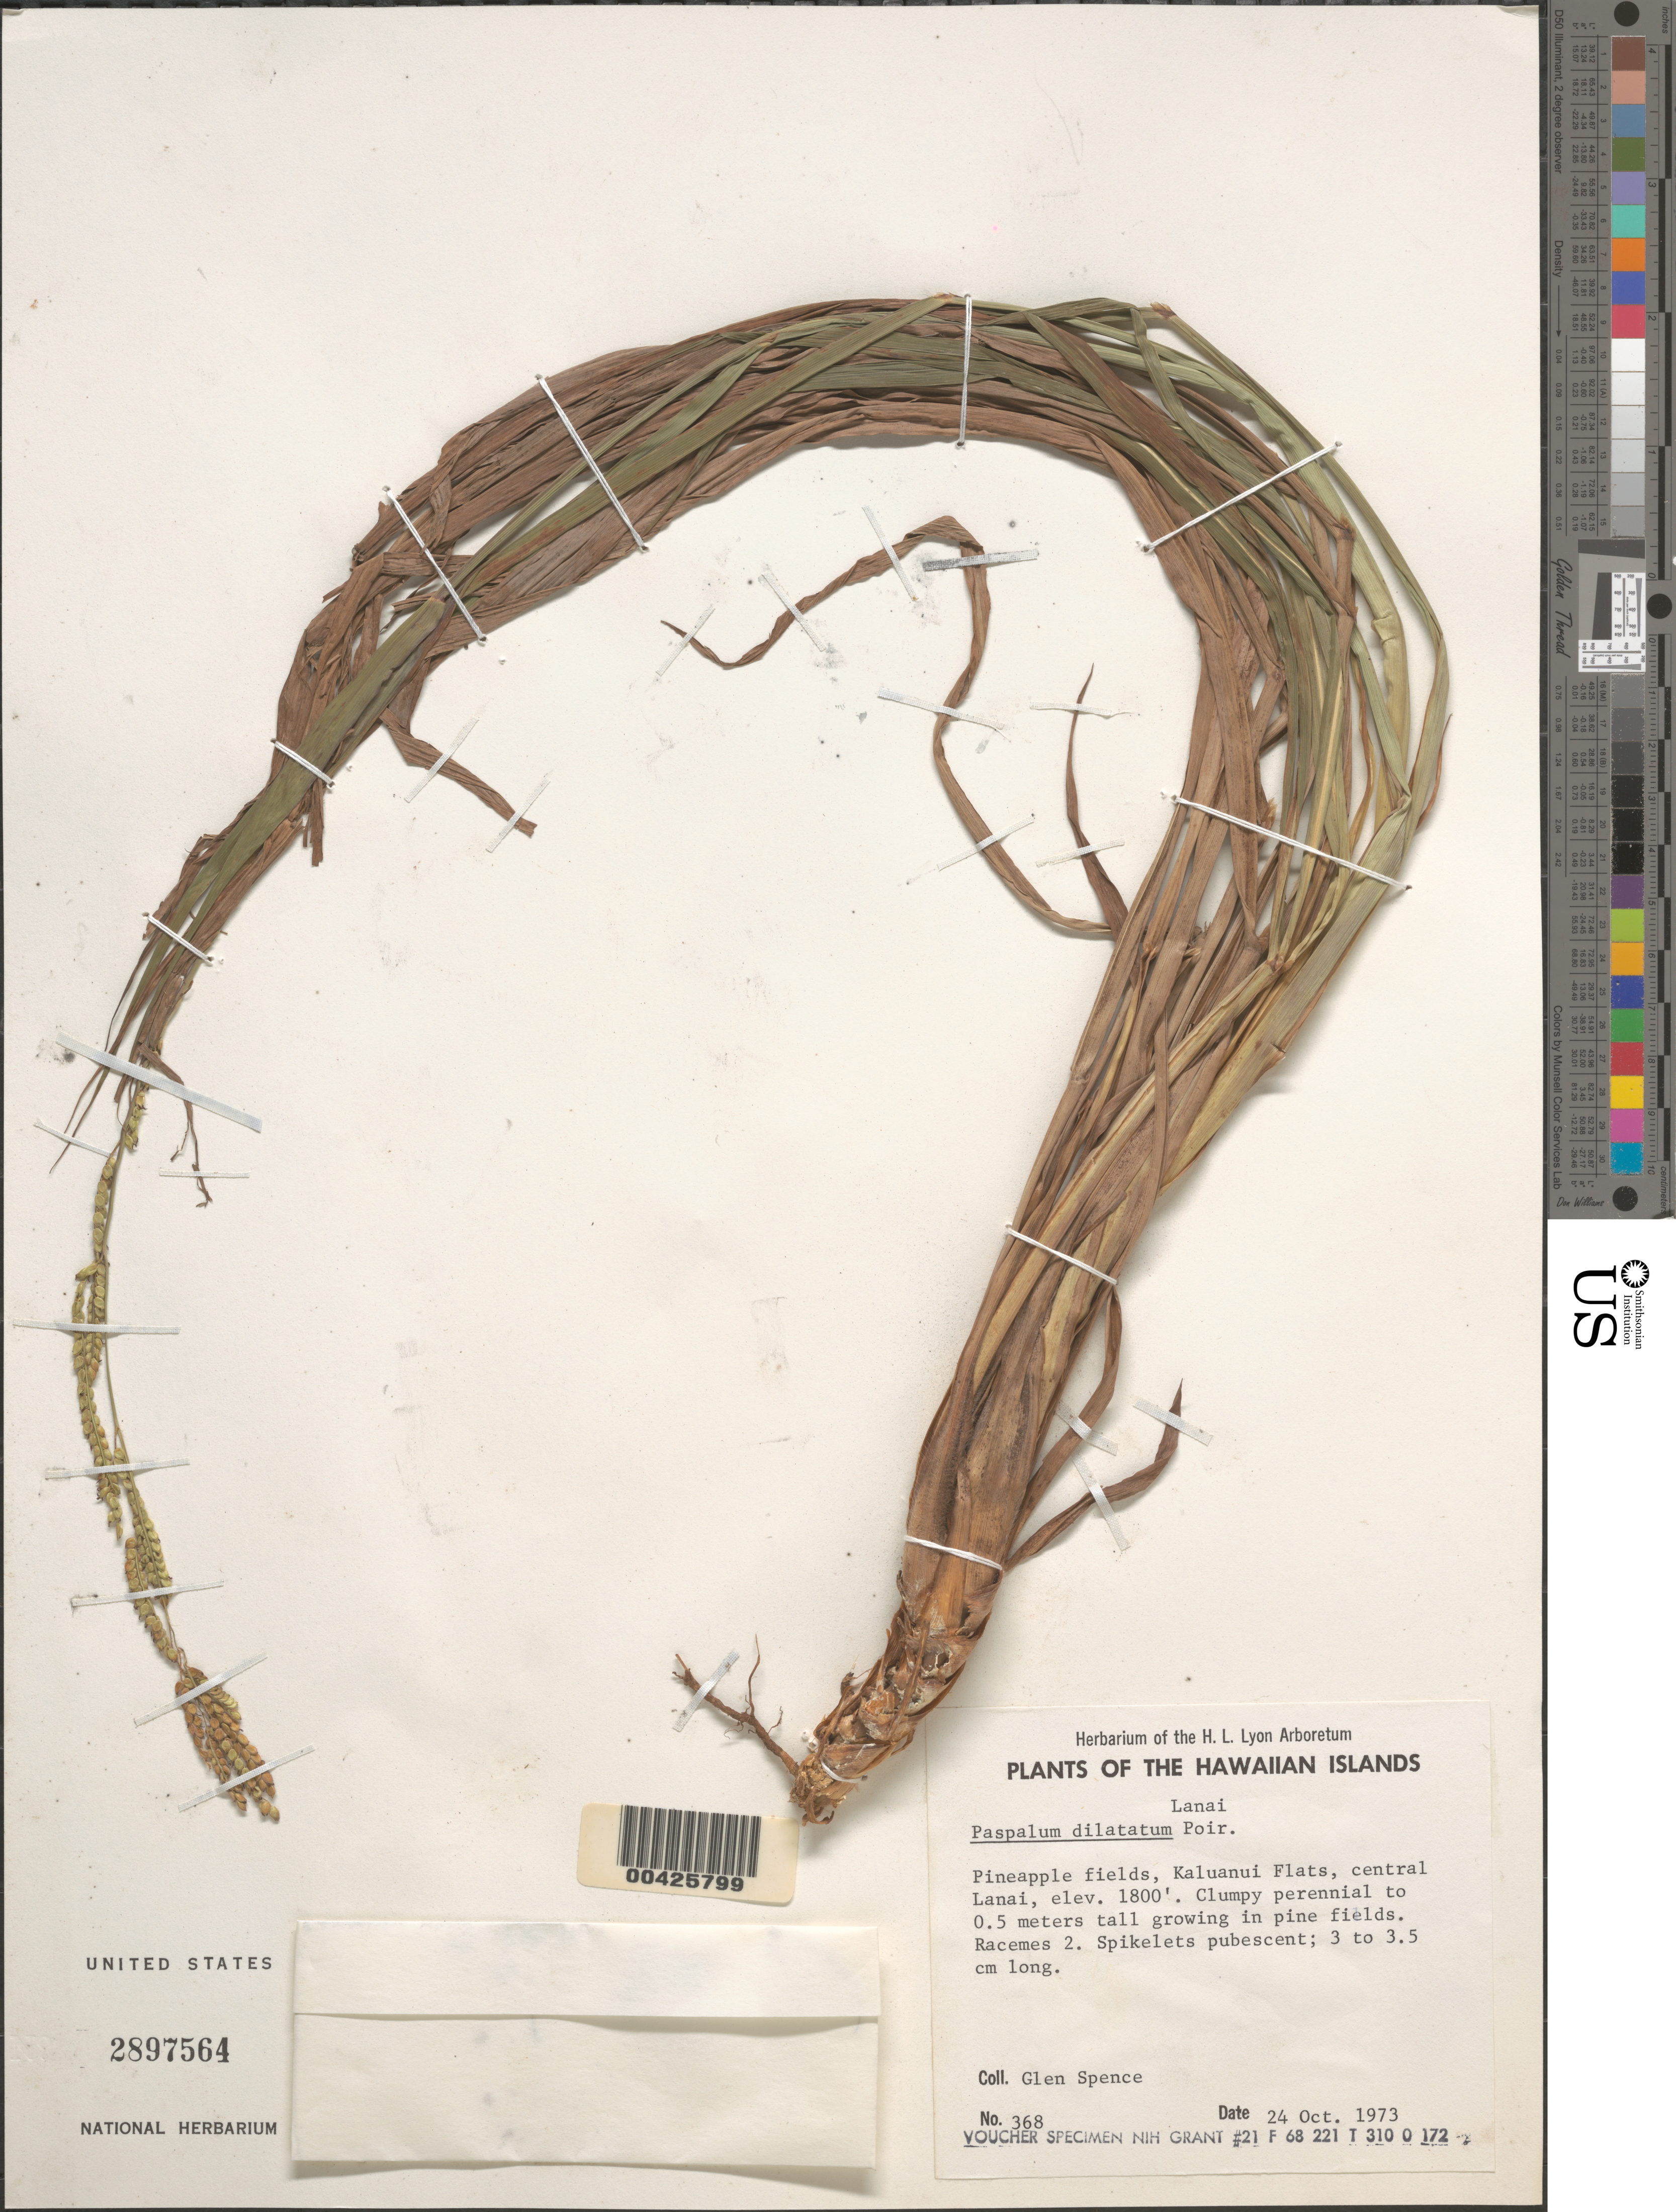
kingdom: Plantae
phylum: Tracheophyta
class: Liliopsida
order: Poales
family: Poaceae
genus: Paspalum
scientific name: Paspalum dilatatum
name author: Poir. in Lam.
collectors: G. Spence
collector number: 368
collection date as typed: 24 Oct 1973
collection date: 1973-10-24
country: United States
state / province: Hawaii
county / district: Maui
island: Lana'i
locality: Pineapple fields, Kaluanui Flats, central Lanai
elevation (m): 549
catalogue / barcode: US 2897564